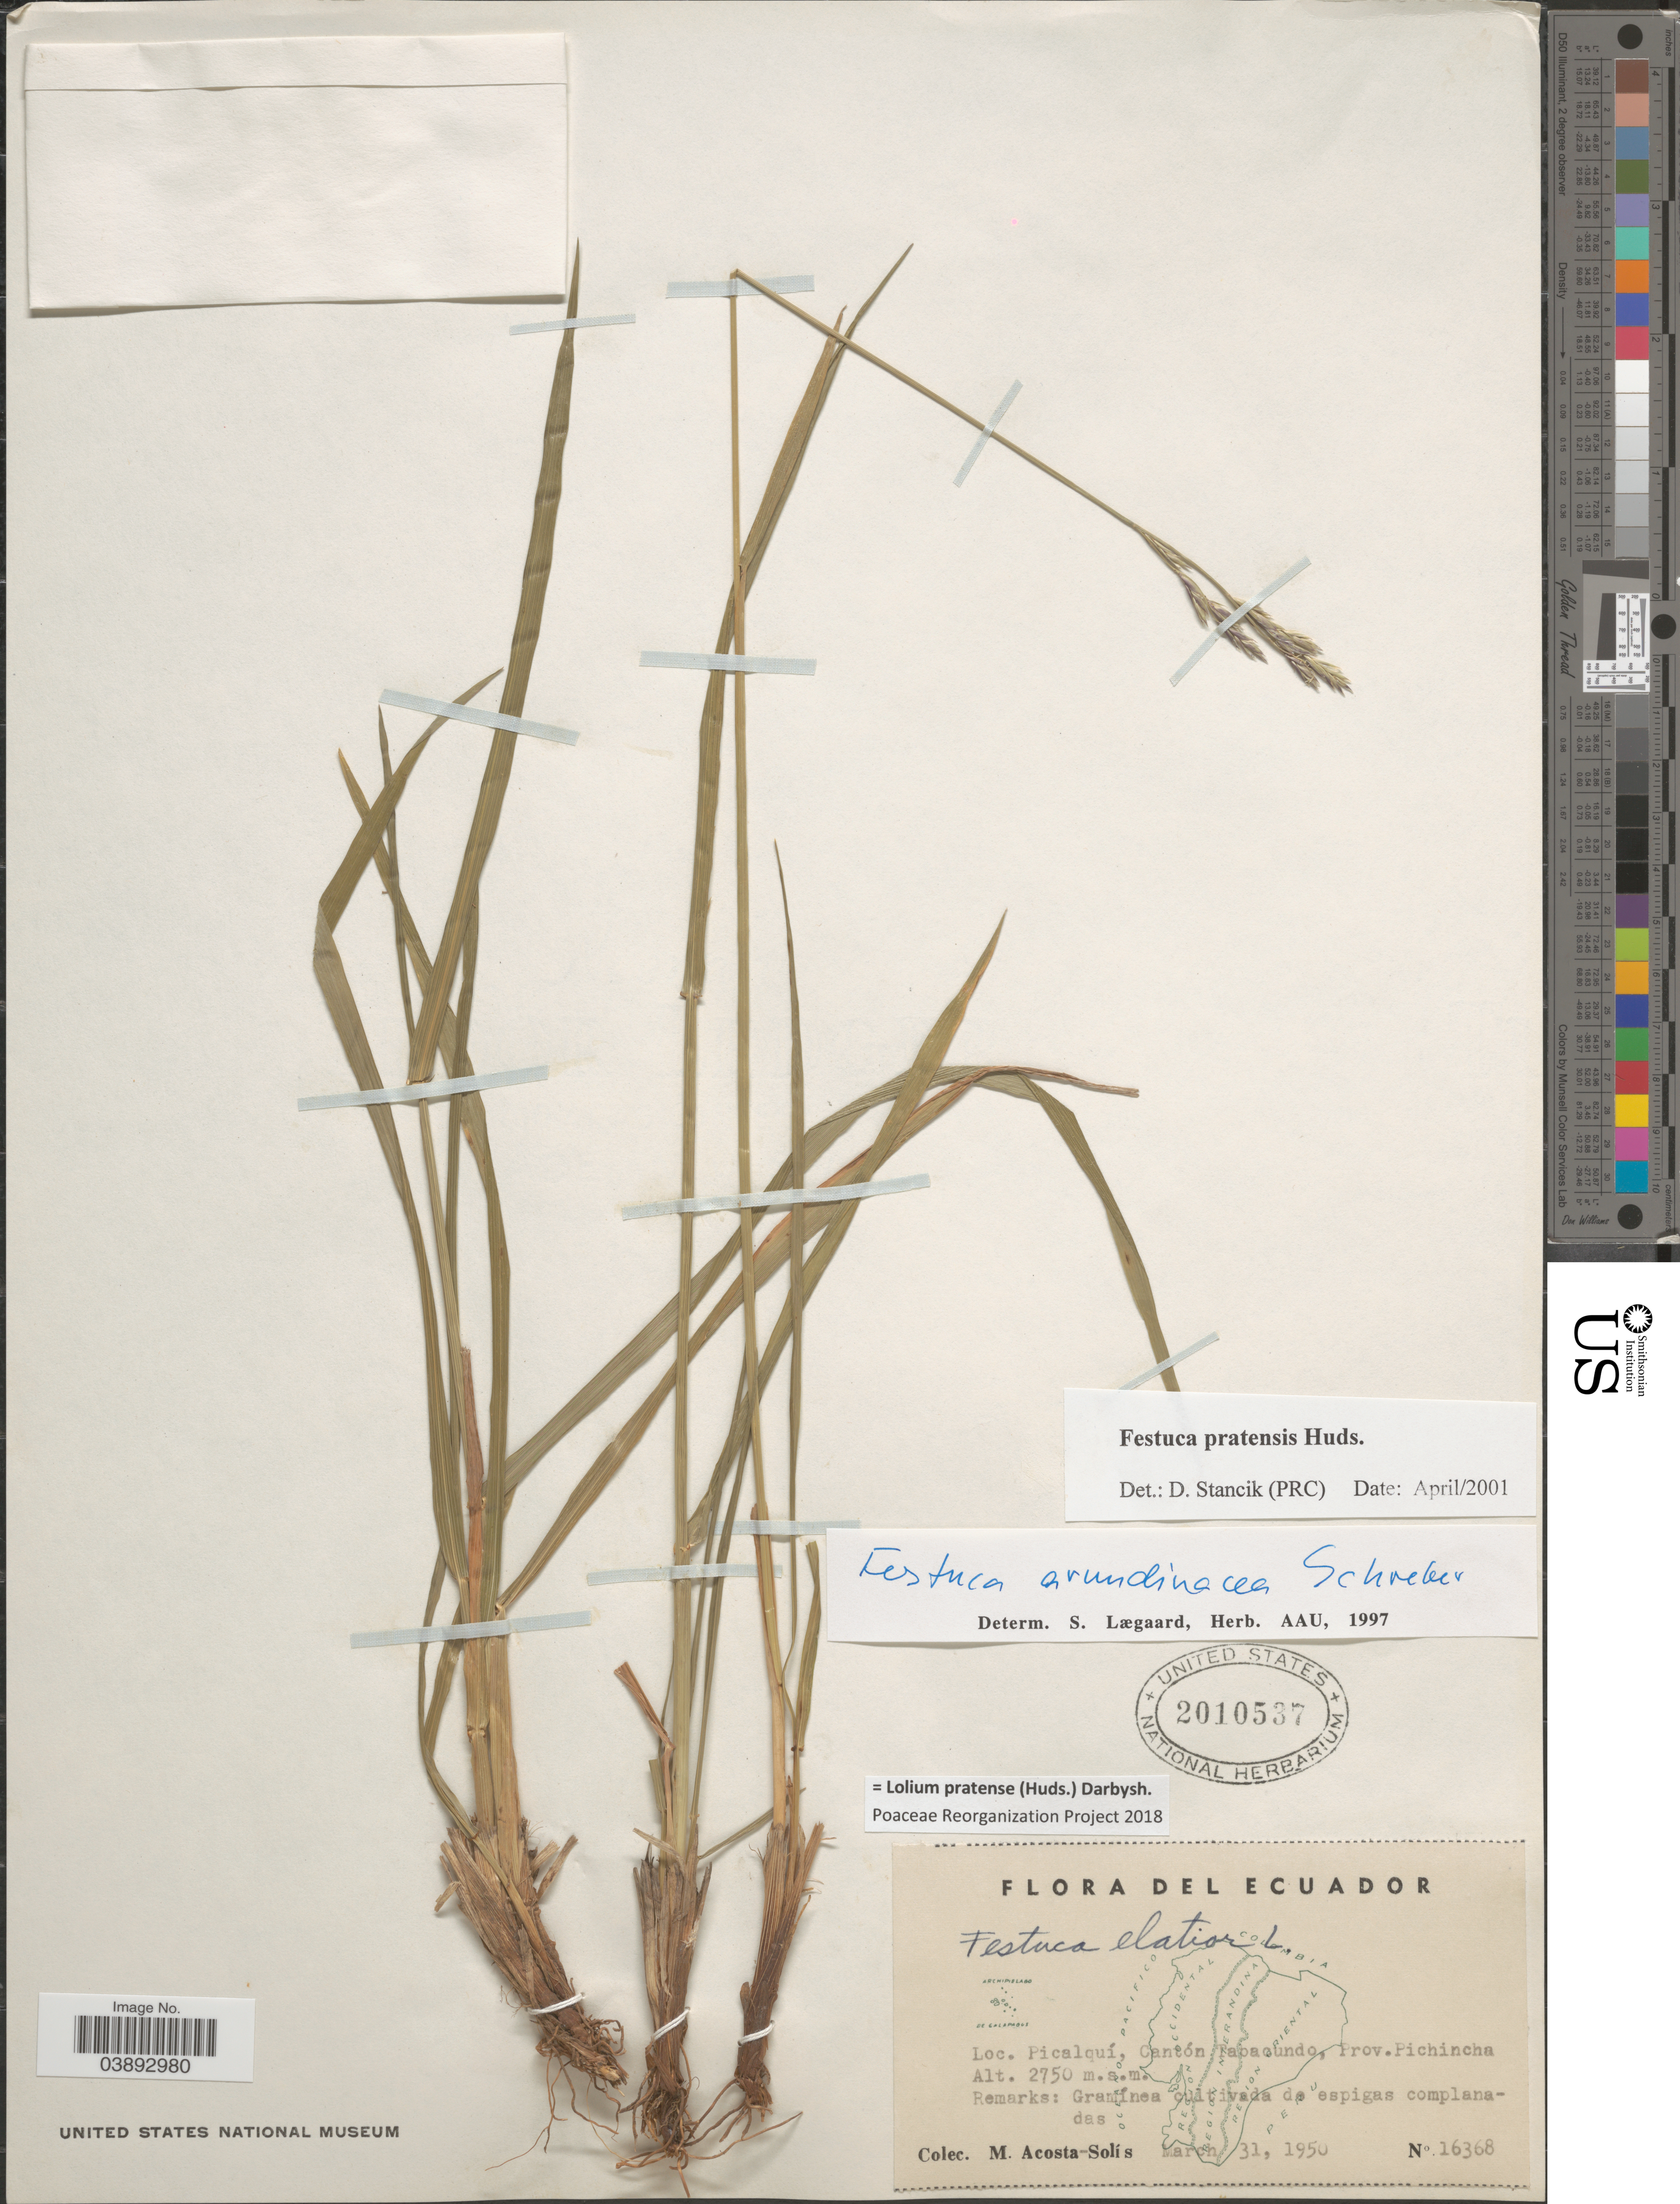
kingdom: Plantae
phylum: Tracheophyta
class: Liliopsida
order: Poales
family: Poaceae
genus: Lolium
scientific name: Lolium pratense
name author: (Huds.) Darbysh.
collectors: M. Acosta Solis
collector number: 16368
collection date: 1950-03-31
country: Ecuador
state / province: Pichincha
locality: Picalquí, Cantón Tabacundo.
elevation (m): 2750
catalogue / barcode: US 2010537